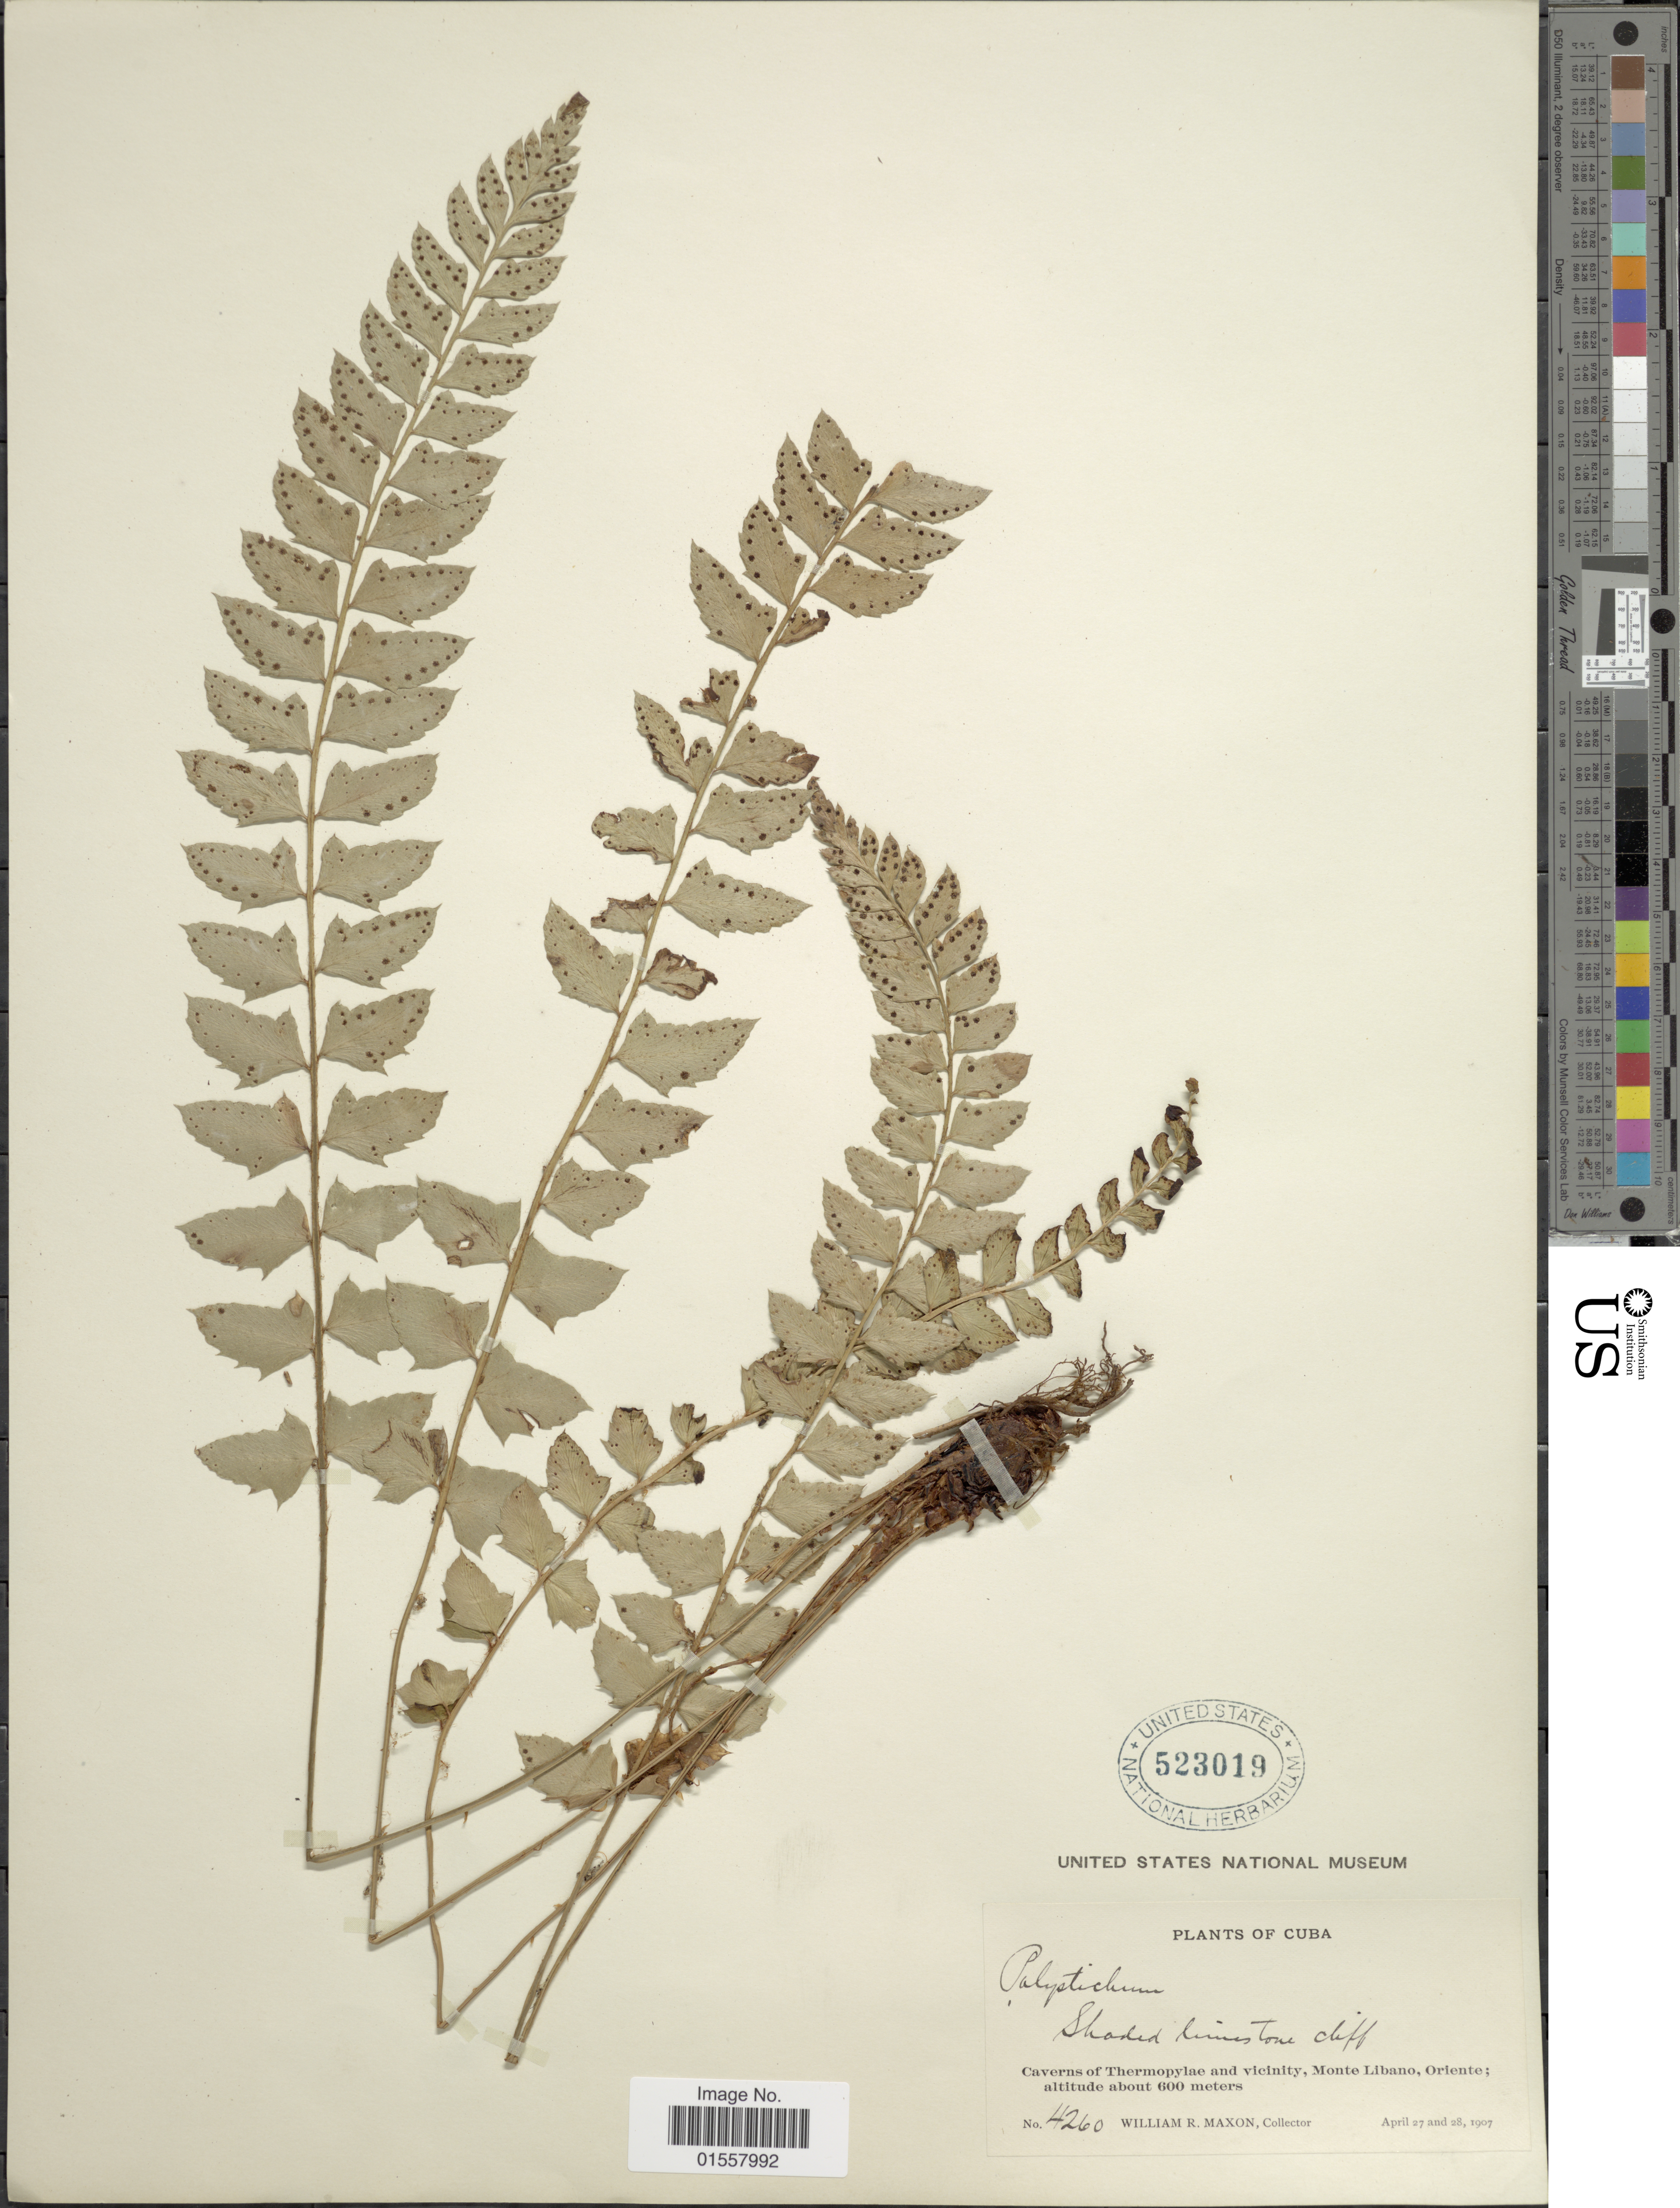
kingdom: Plantae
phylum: Tracheophyta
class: Polypodiopsida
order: Polypodiales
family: Dryopteridaceae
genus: Polystichum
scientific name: Polystichum echinatum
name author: (J.F. Gmel.) C. Chr.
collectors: W. R. Maxon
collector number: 4260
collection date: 1907-04-27/1907-04-28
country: Cuba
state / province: Oriente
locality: Caverns of Thermopylae and vicinity, Monte Libanon, Oriente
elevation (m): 600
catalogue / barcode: US 523019